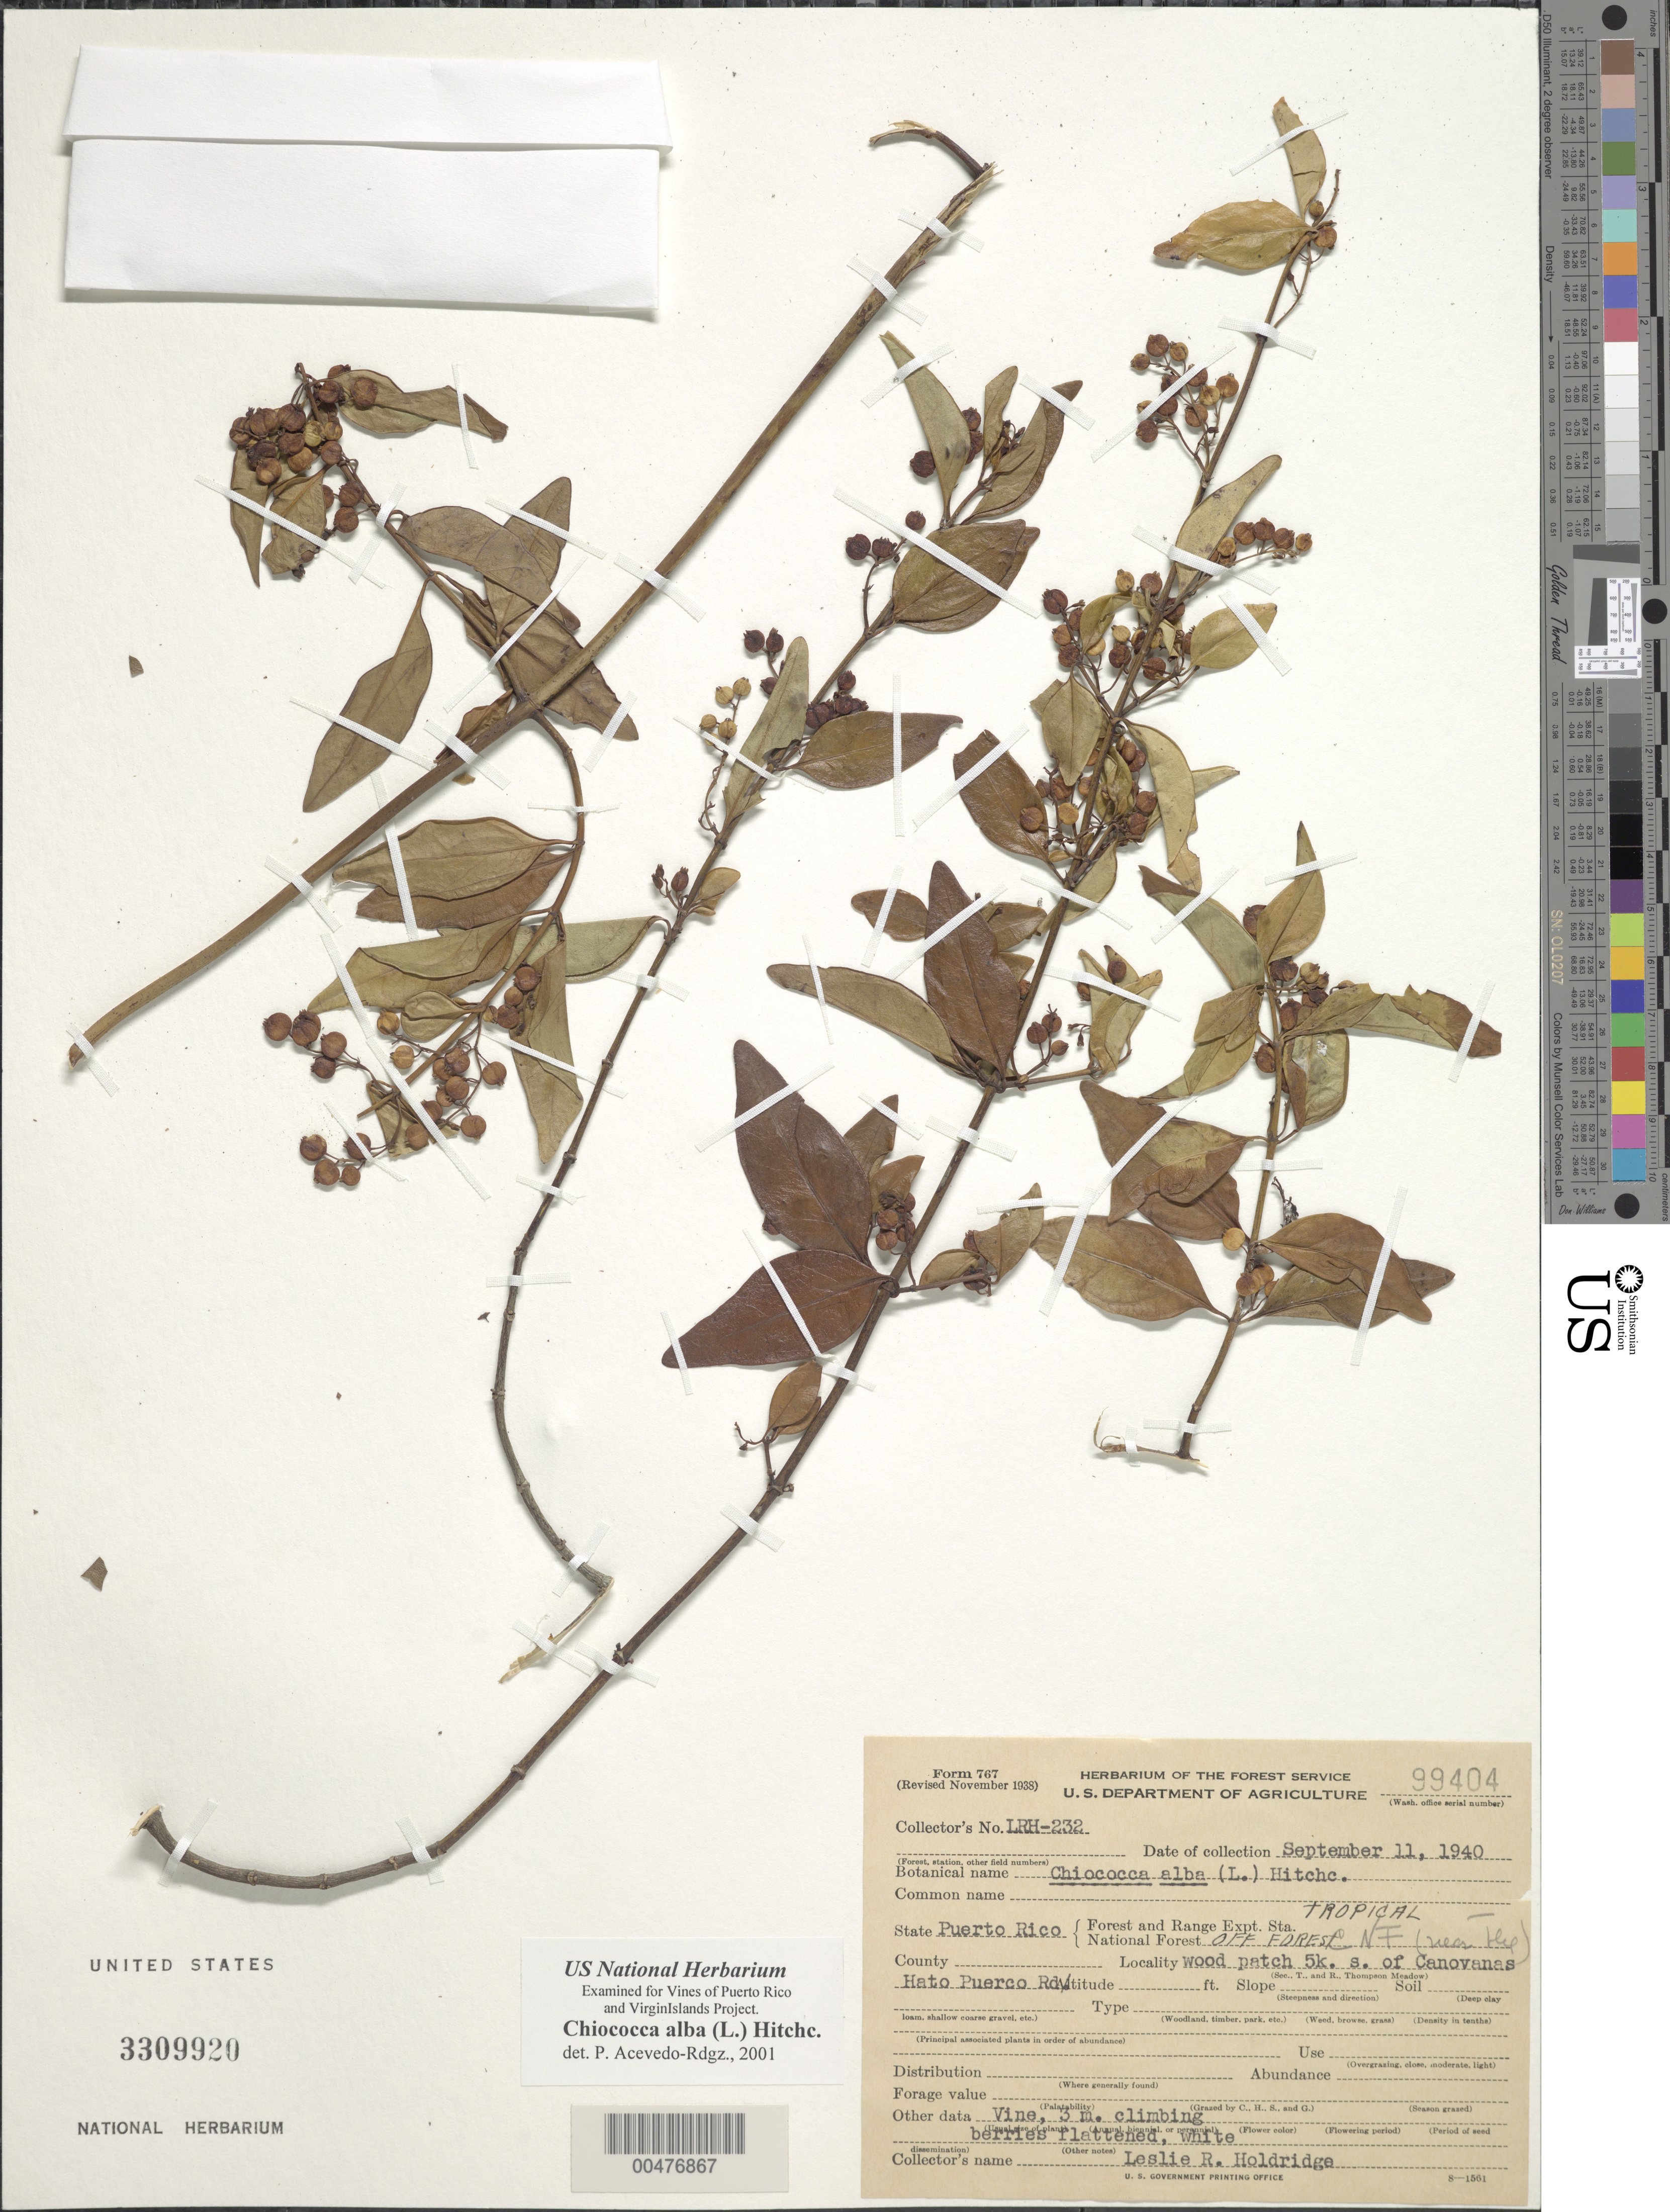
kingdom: Plantae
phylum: Tracheophyta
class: Magnoliopsida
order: Gentianales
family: Rubiaceae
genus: Chiococca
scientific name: Chiococca alba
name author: (L.) Hitchc.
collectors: L. Holdridge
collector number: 232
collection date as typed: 11 Sep 1940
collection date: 1940-09-11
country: Puerto Rico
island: Greater Antilles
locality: Caribbean National Forest: wood patch 5 k S. of Canovanas Hato Puerco Rd,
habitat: tropical OFF forest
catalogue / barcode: US 3309920